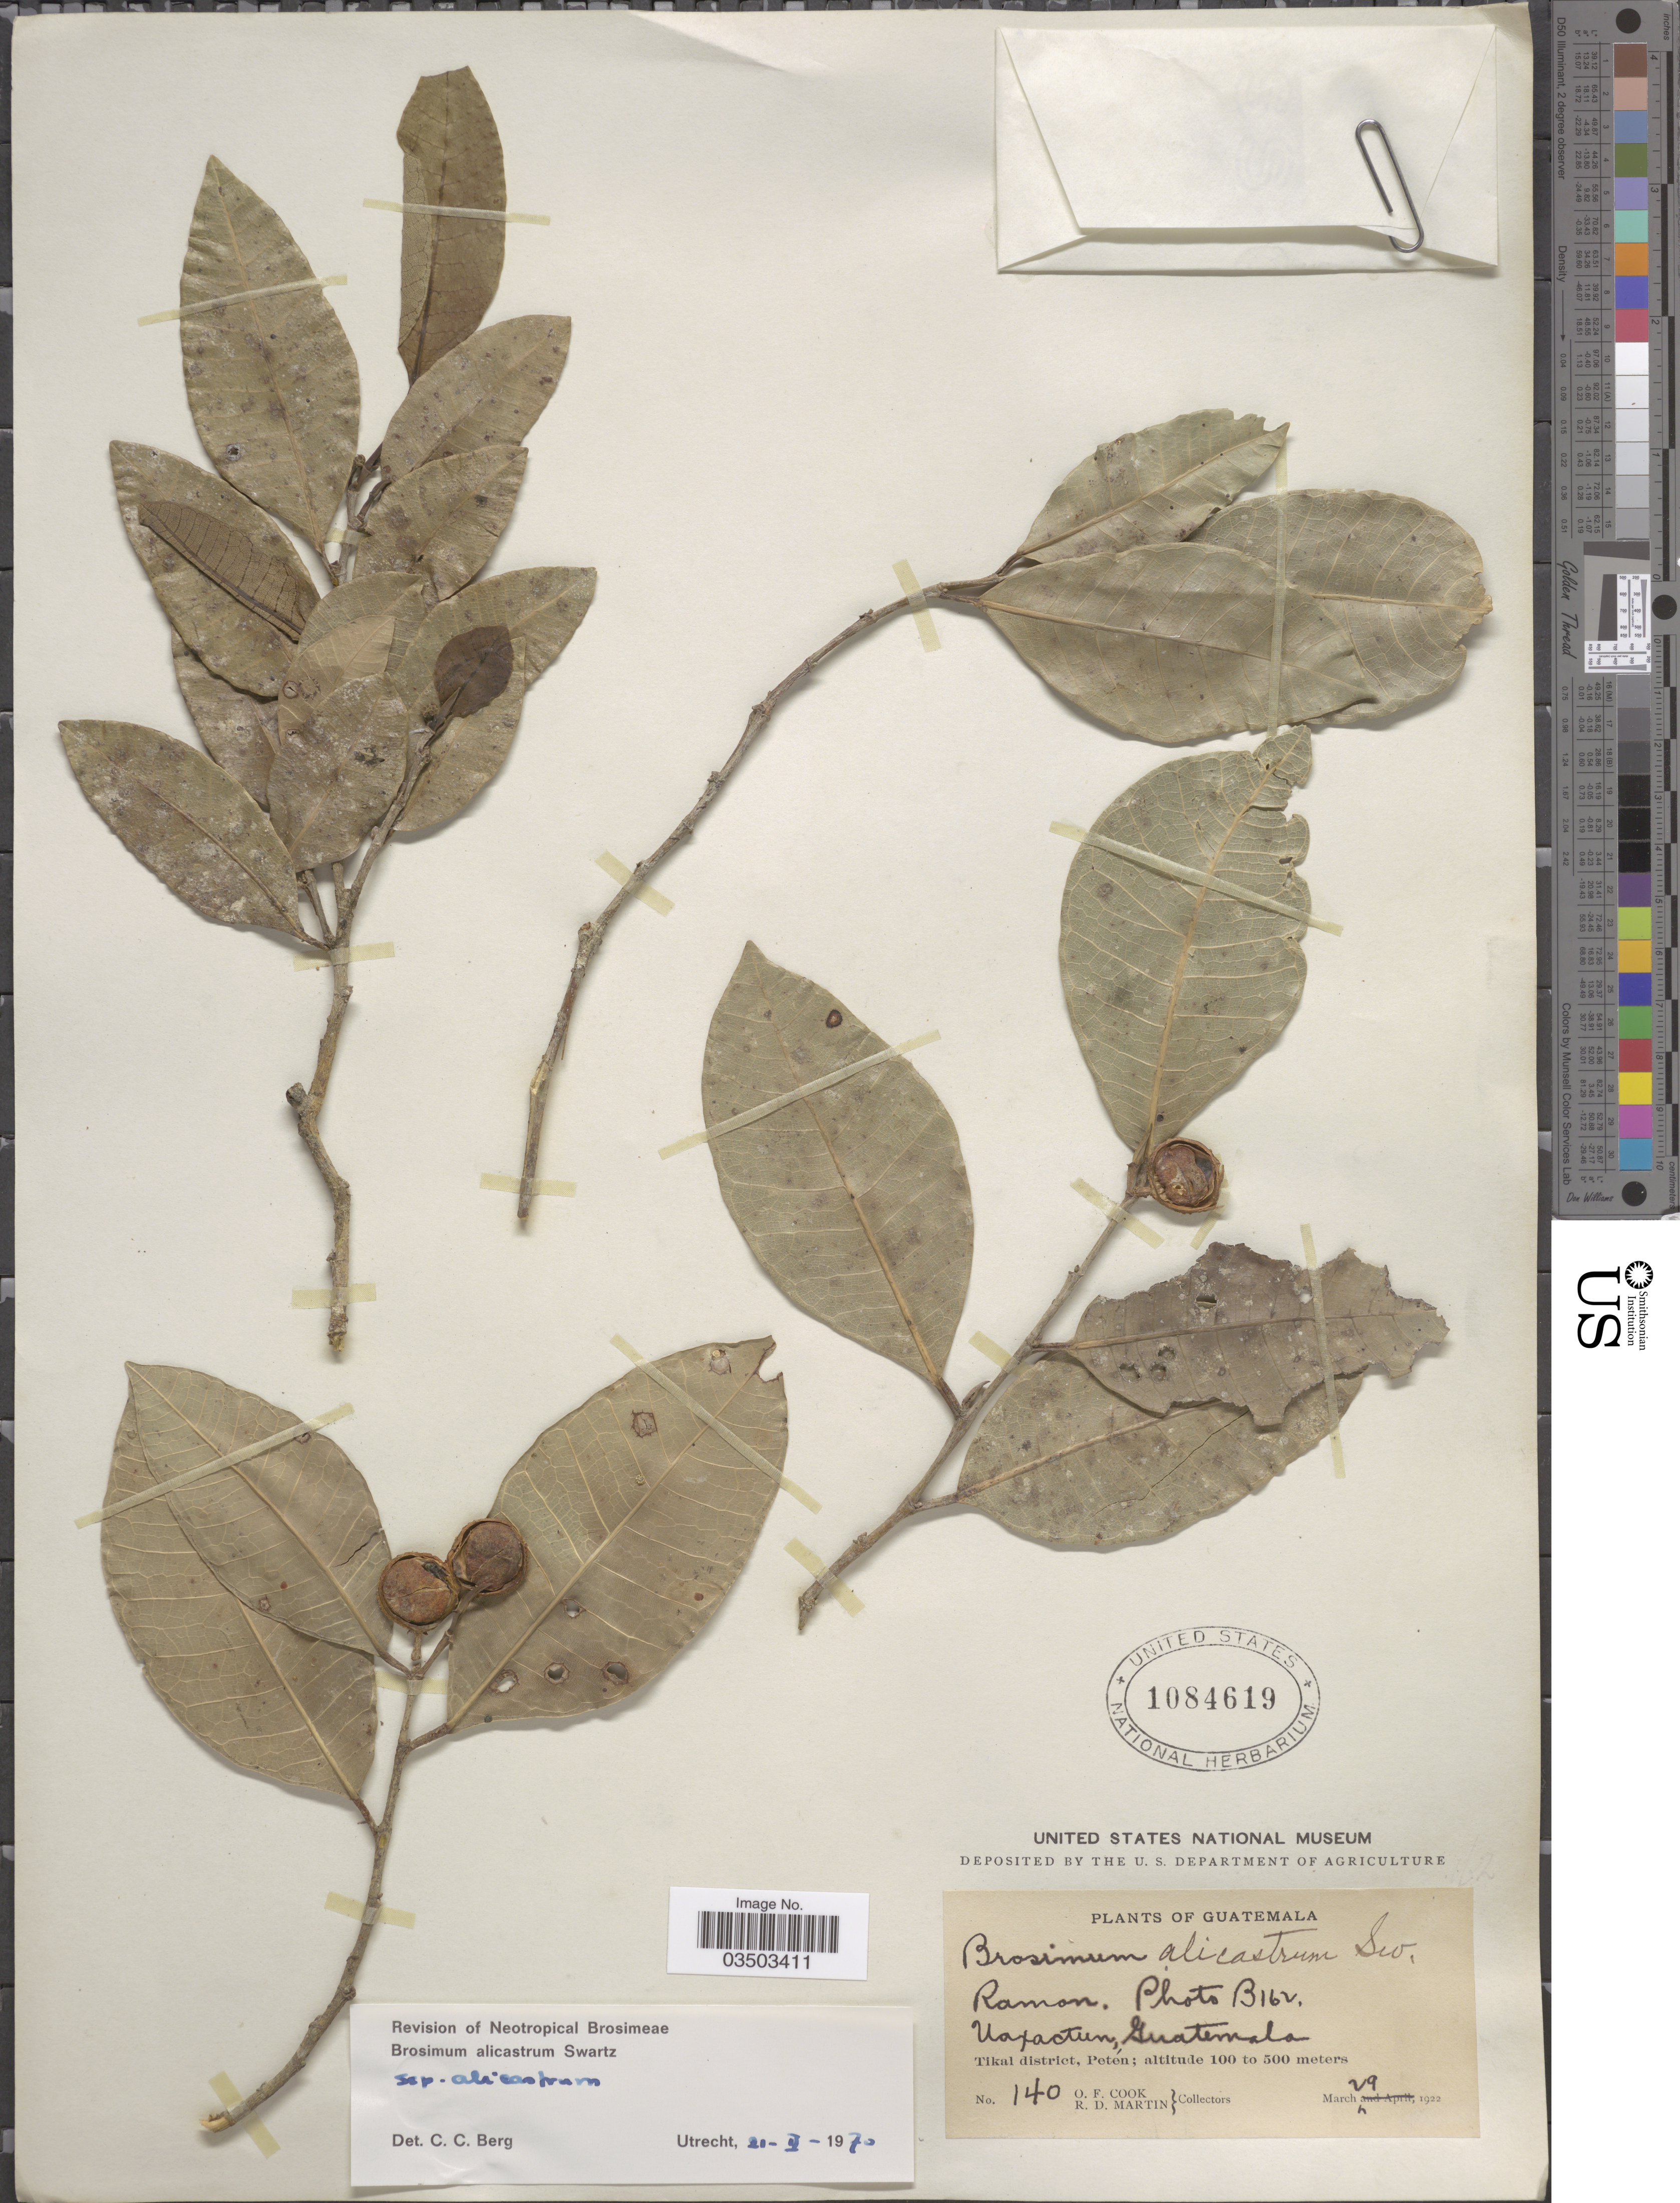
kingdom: Plantae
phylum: Tracheophyta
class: Magnoliopsida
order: Rosales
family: Moraceae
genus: Brosimum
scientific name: Brosimum alicastrum subsp. alicastrum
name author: Sw.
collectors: O. F. Cook & R. D. Martin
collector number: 140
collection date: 1922-03-29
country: Guatemala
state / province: El Peten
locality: Uaxactun, Tikal district, Petén.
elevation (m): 100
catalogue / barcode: US 1084619